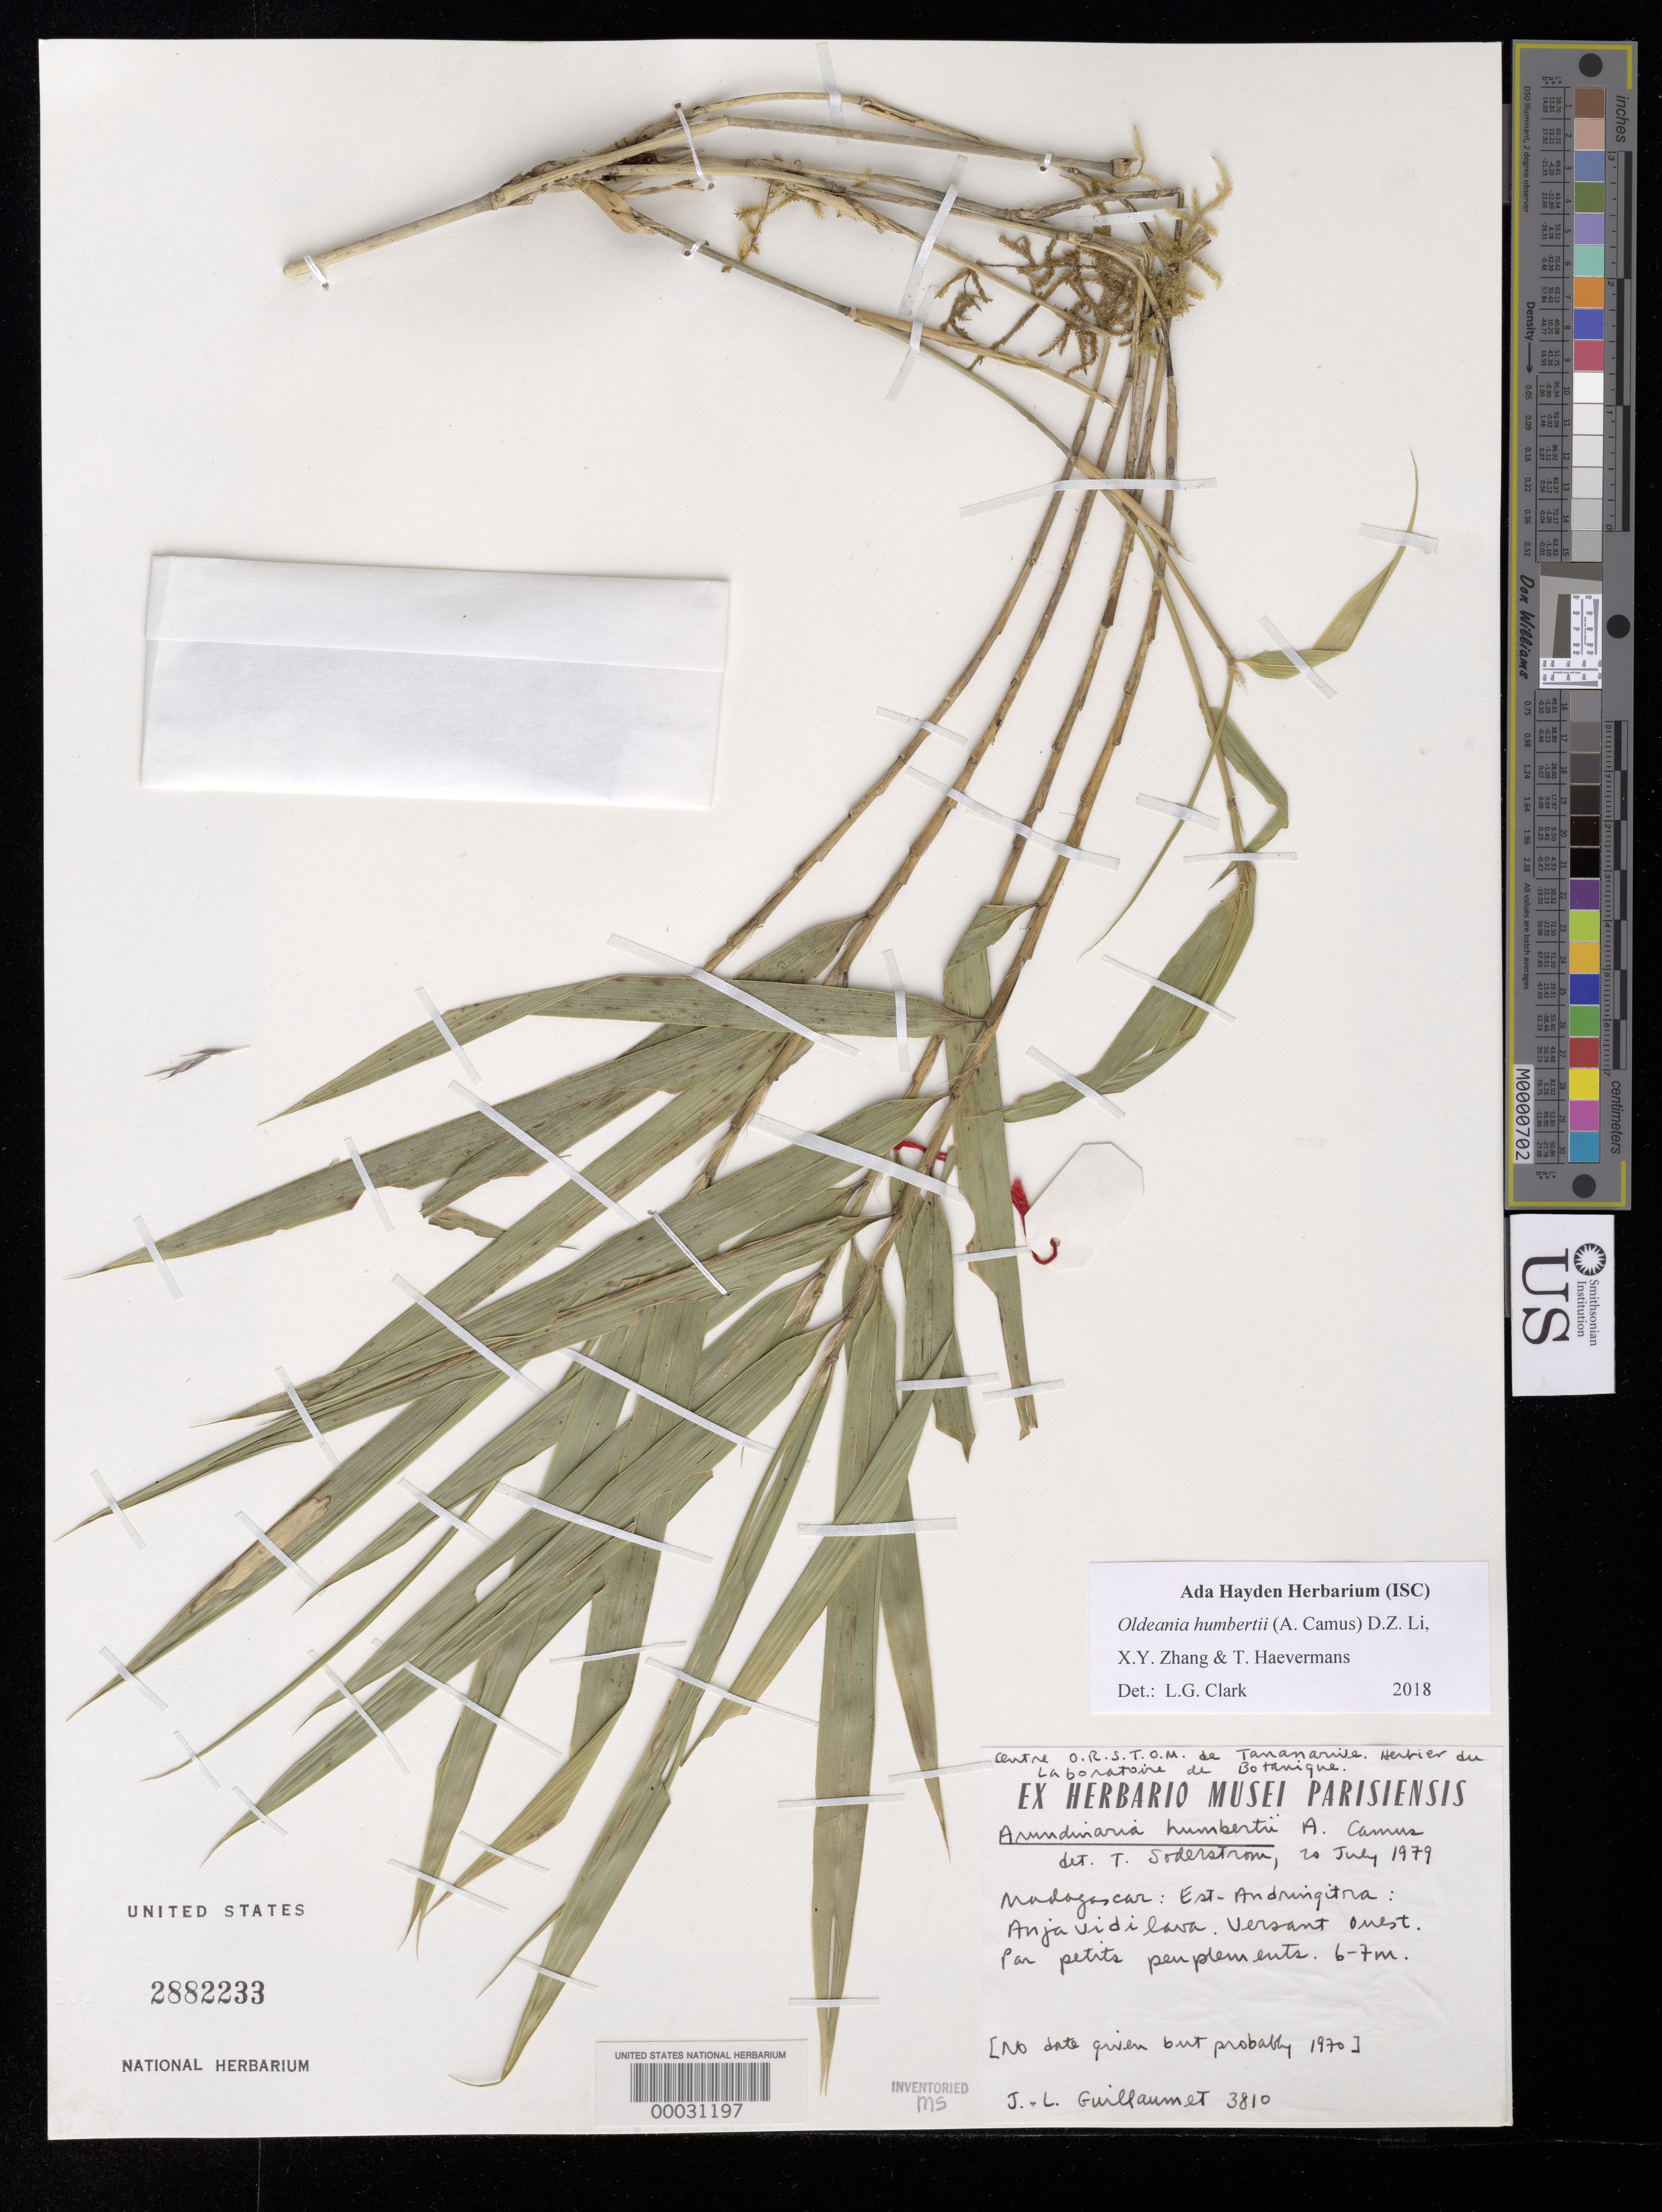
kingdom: Plantae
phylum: Tracheophyta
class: Liliopsida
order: Poales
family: Poaceae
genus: Oldeania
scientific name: Oldeania humbertii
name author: (A. Camus) D.Z. Li et al.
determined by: Clark, L. G.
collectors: J. Gillaumet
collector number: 3810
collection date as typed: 1970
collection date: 1970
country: Madagascar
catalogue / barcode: US 2882233